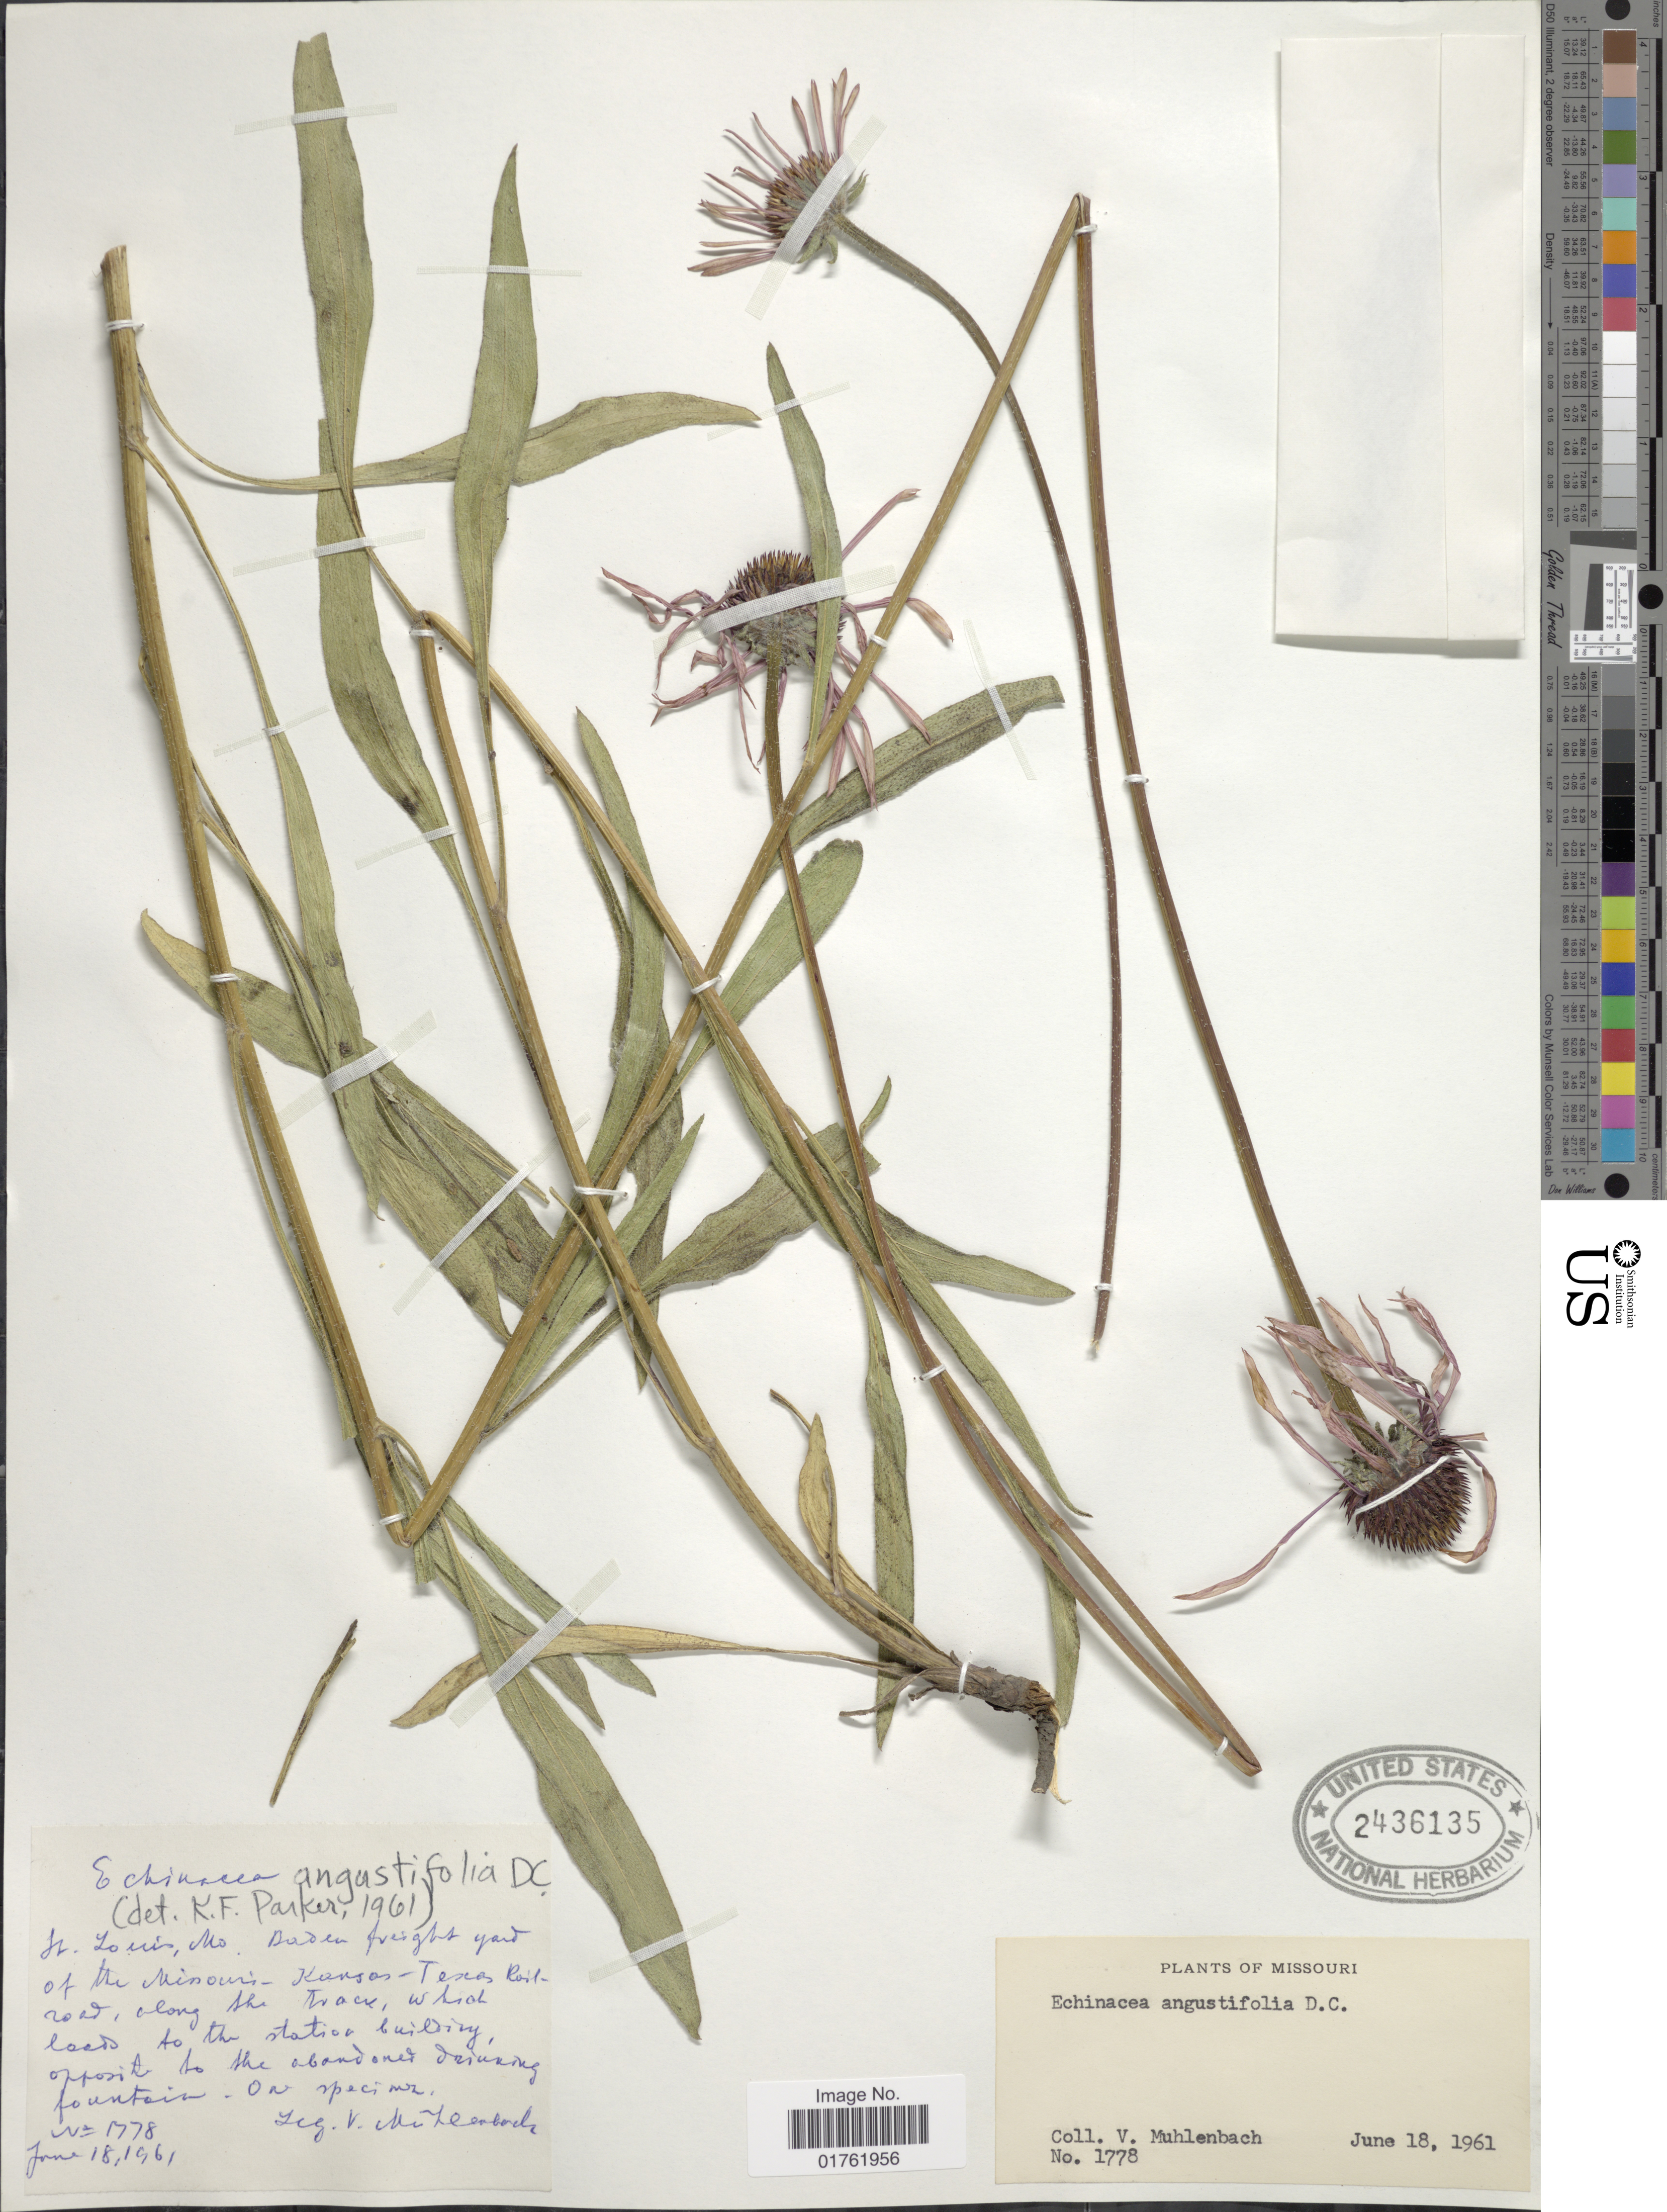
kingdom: Plantae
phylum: Tracheophyta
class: Magnoliopsida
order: Asterales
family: Asteraceae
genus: Echinacea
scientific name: Echinacea angustifolia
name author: DC.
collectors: V. Mühlenbach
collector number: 1778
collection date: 1961-06-18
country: United States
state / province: Missouri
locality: St Louis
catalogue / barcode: US 2436135